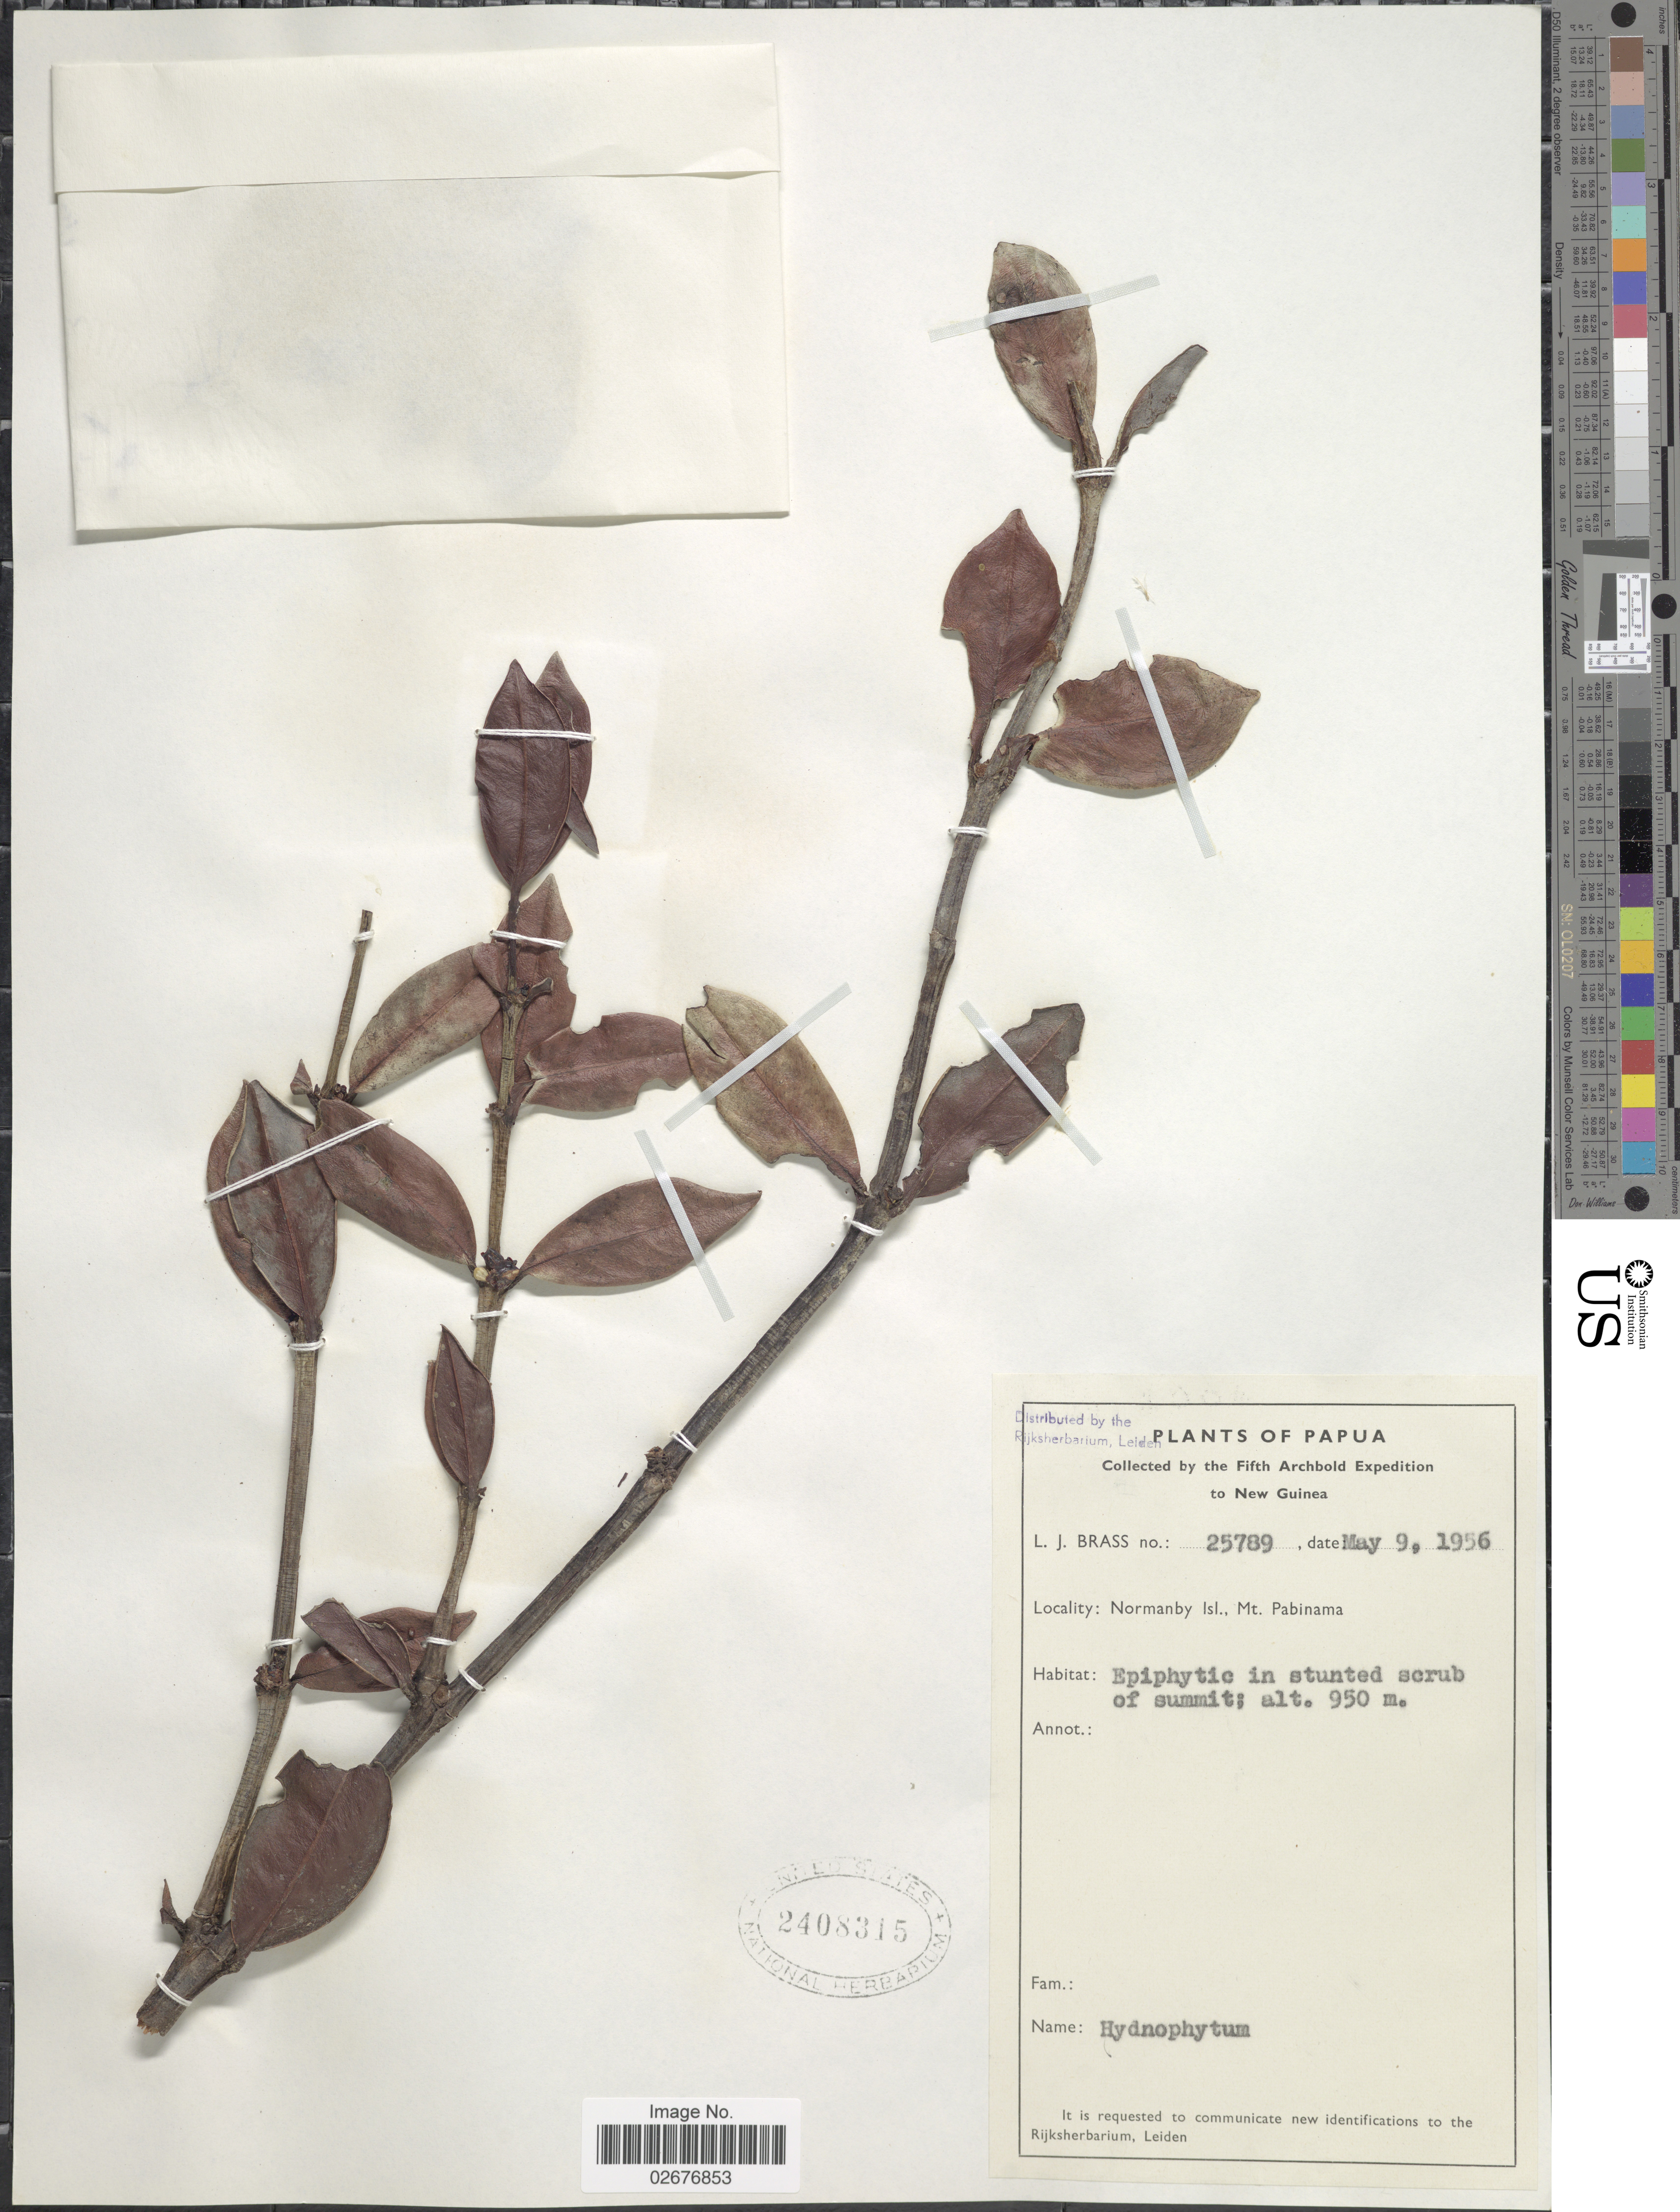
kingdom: Plantae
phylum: Tracheophyta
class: Magnoliopsida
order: Gentianales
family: Rubiaceae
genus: Hydnophytum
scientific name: Hydnophytum sp.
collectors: L. J. Brass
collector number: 25789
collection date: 1956-05-09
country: Papua New Guinea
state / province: Milne Bay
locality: Papua, Normanby Isl., Mt. Pabinama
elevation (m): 950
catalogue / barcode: US 2408315